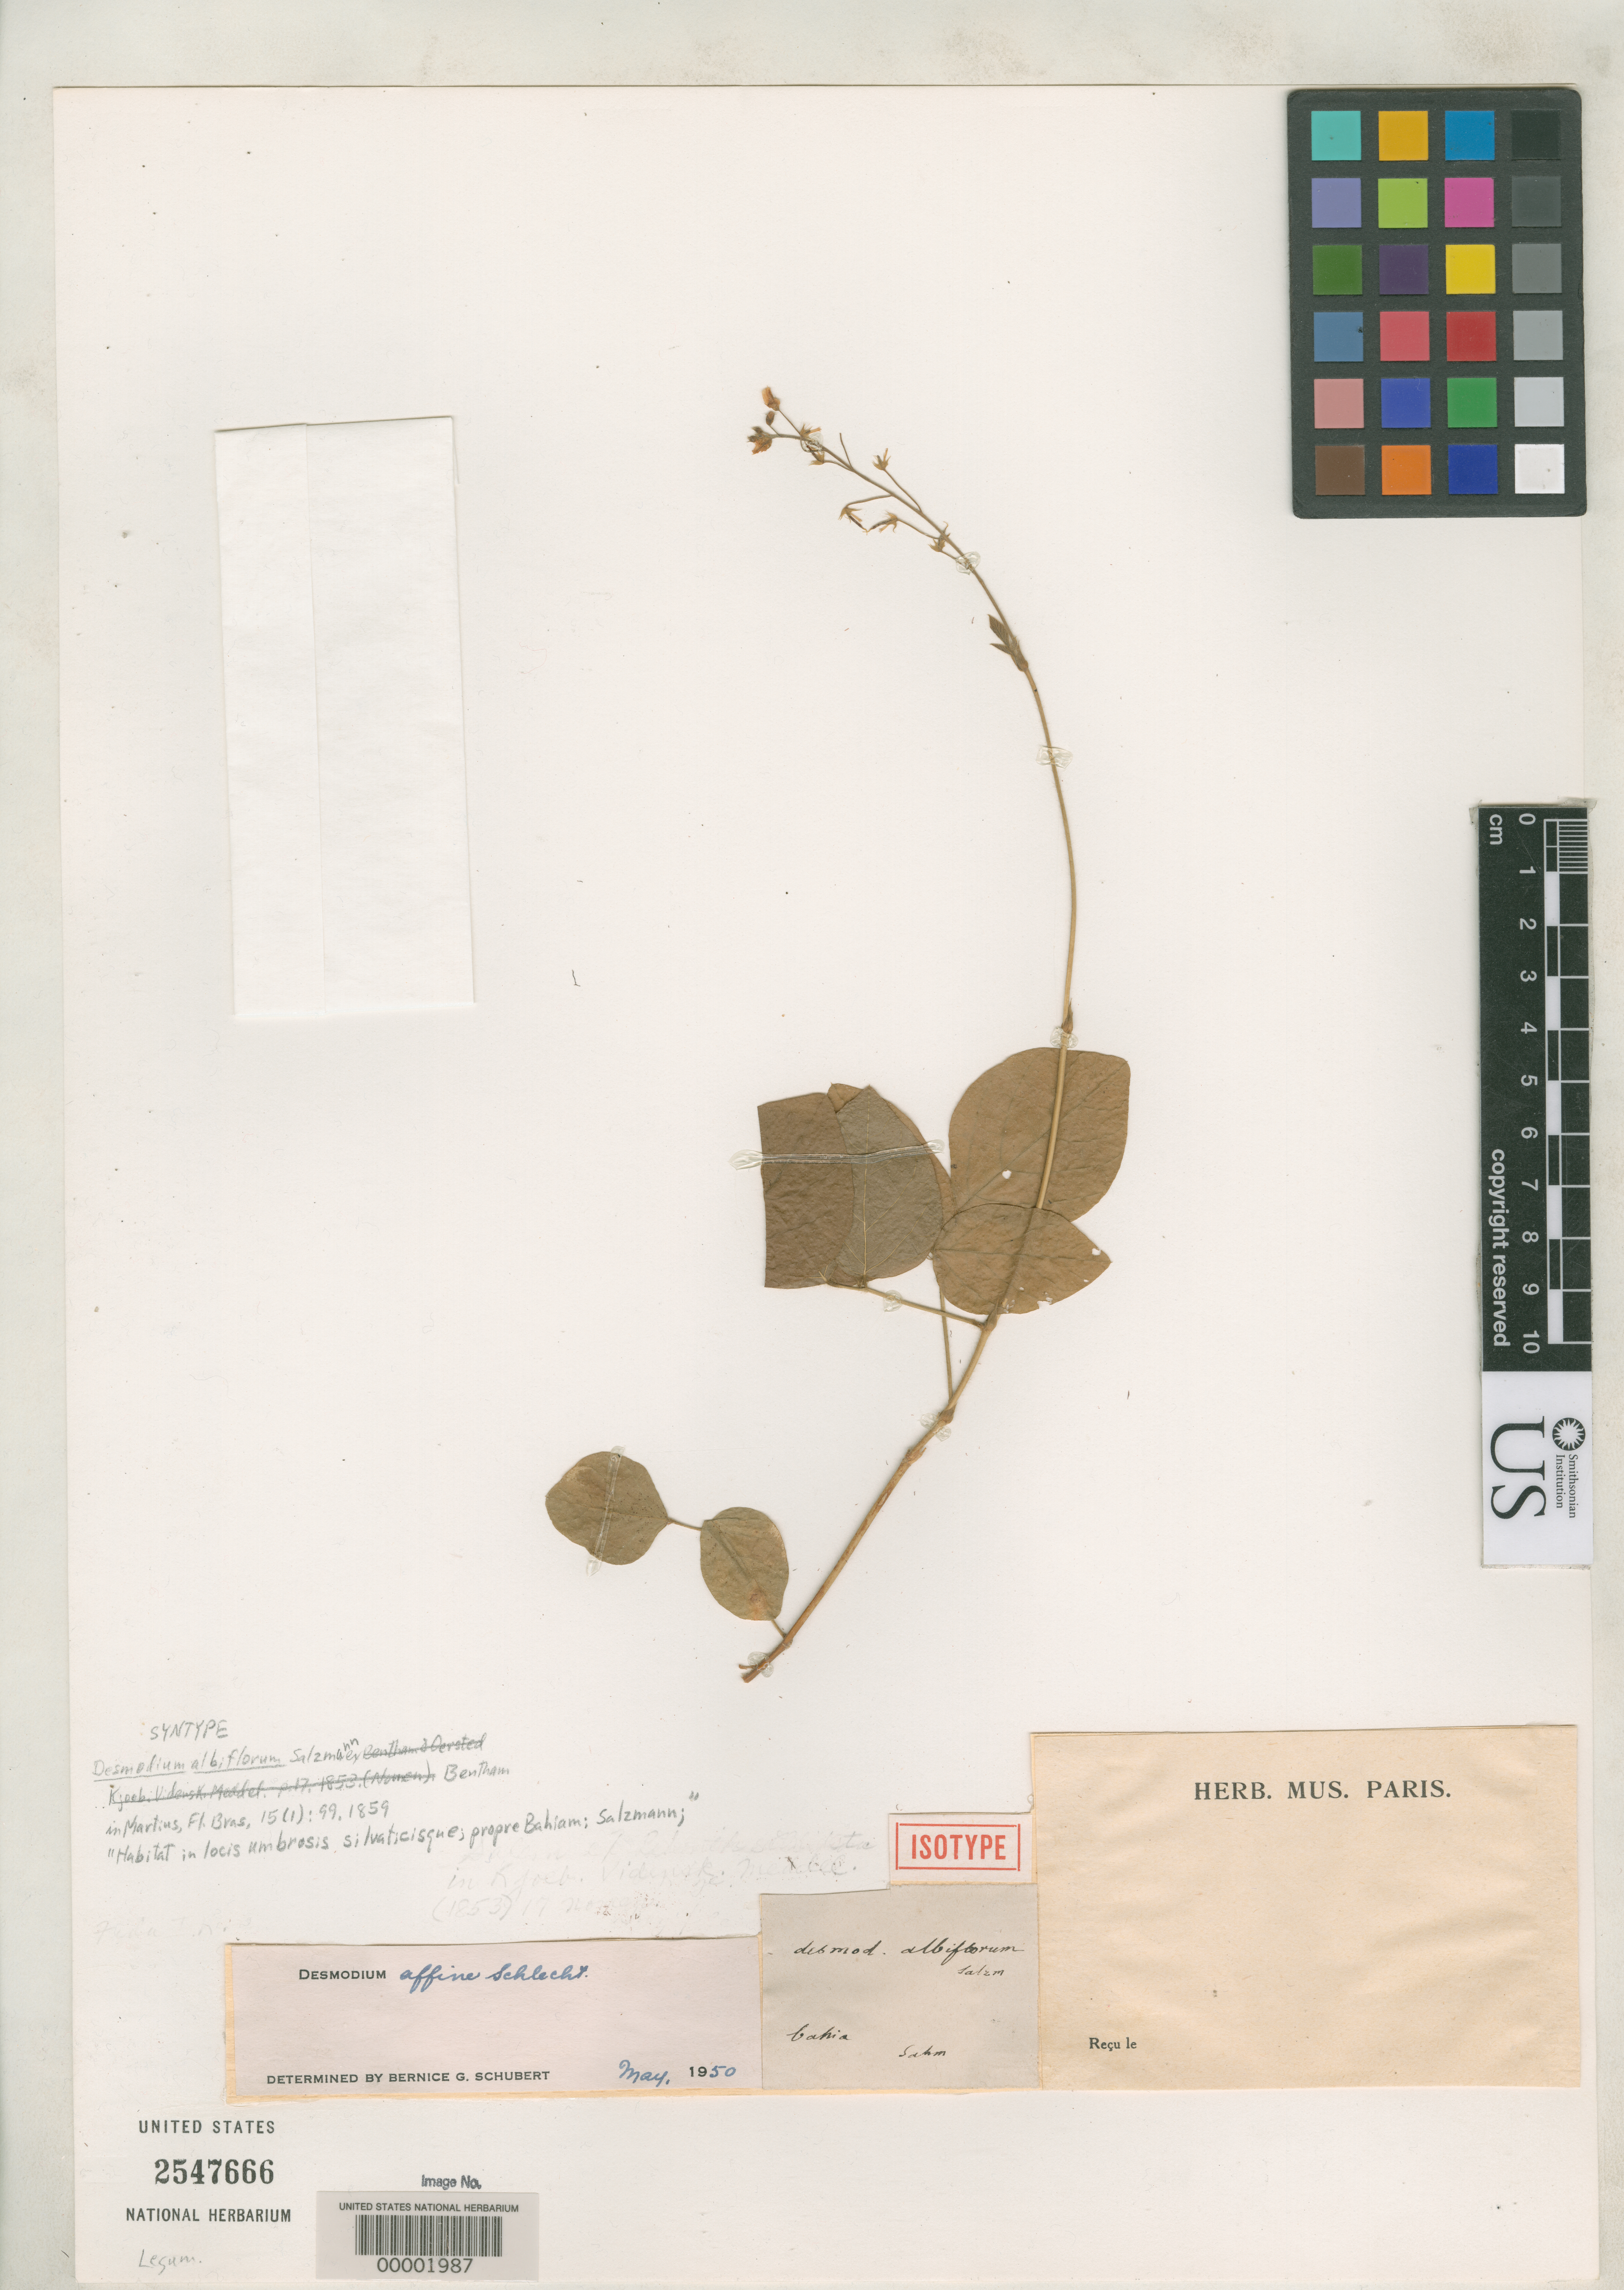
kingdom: Plantae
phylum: Tracheophyta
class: Magnoliopsida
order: Fabales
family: Fabaceae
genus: Desmodium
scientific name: Desmodium albiflorum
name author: Salzm. ex Benth. in Mart.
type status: Isosyntype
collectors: P. Salzmann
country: Brazil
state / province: Bahia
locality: Near Bahiam.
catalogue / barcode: US 2547666